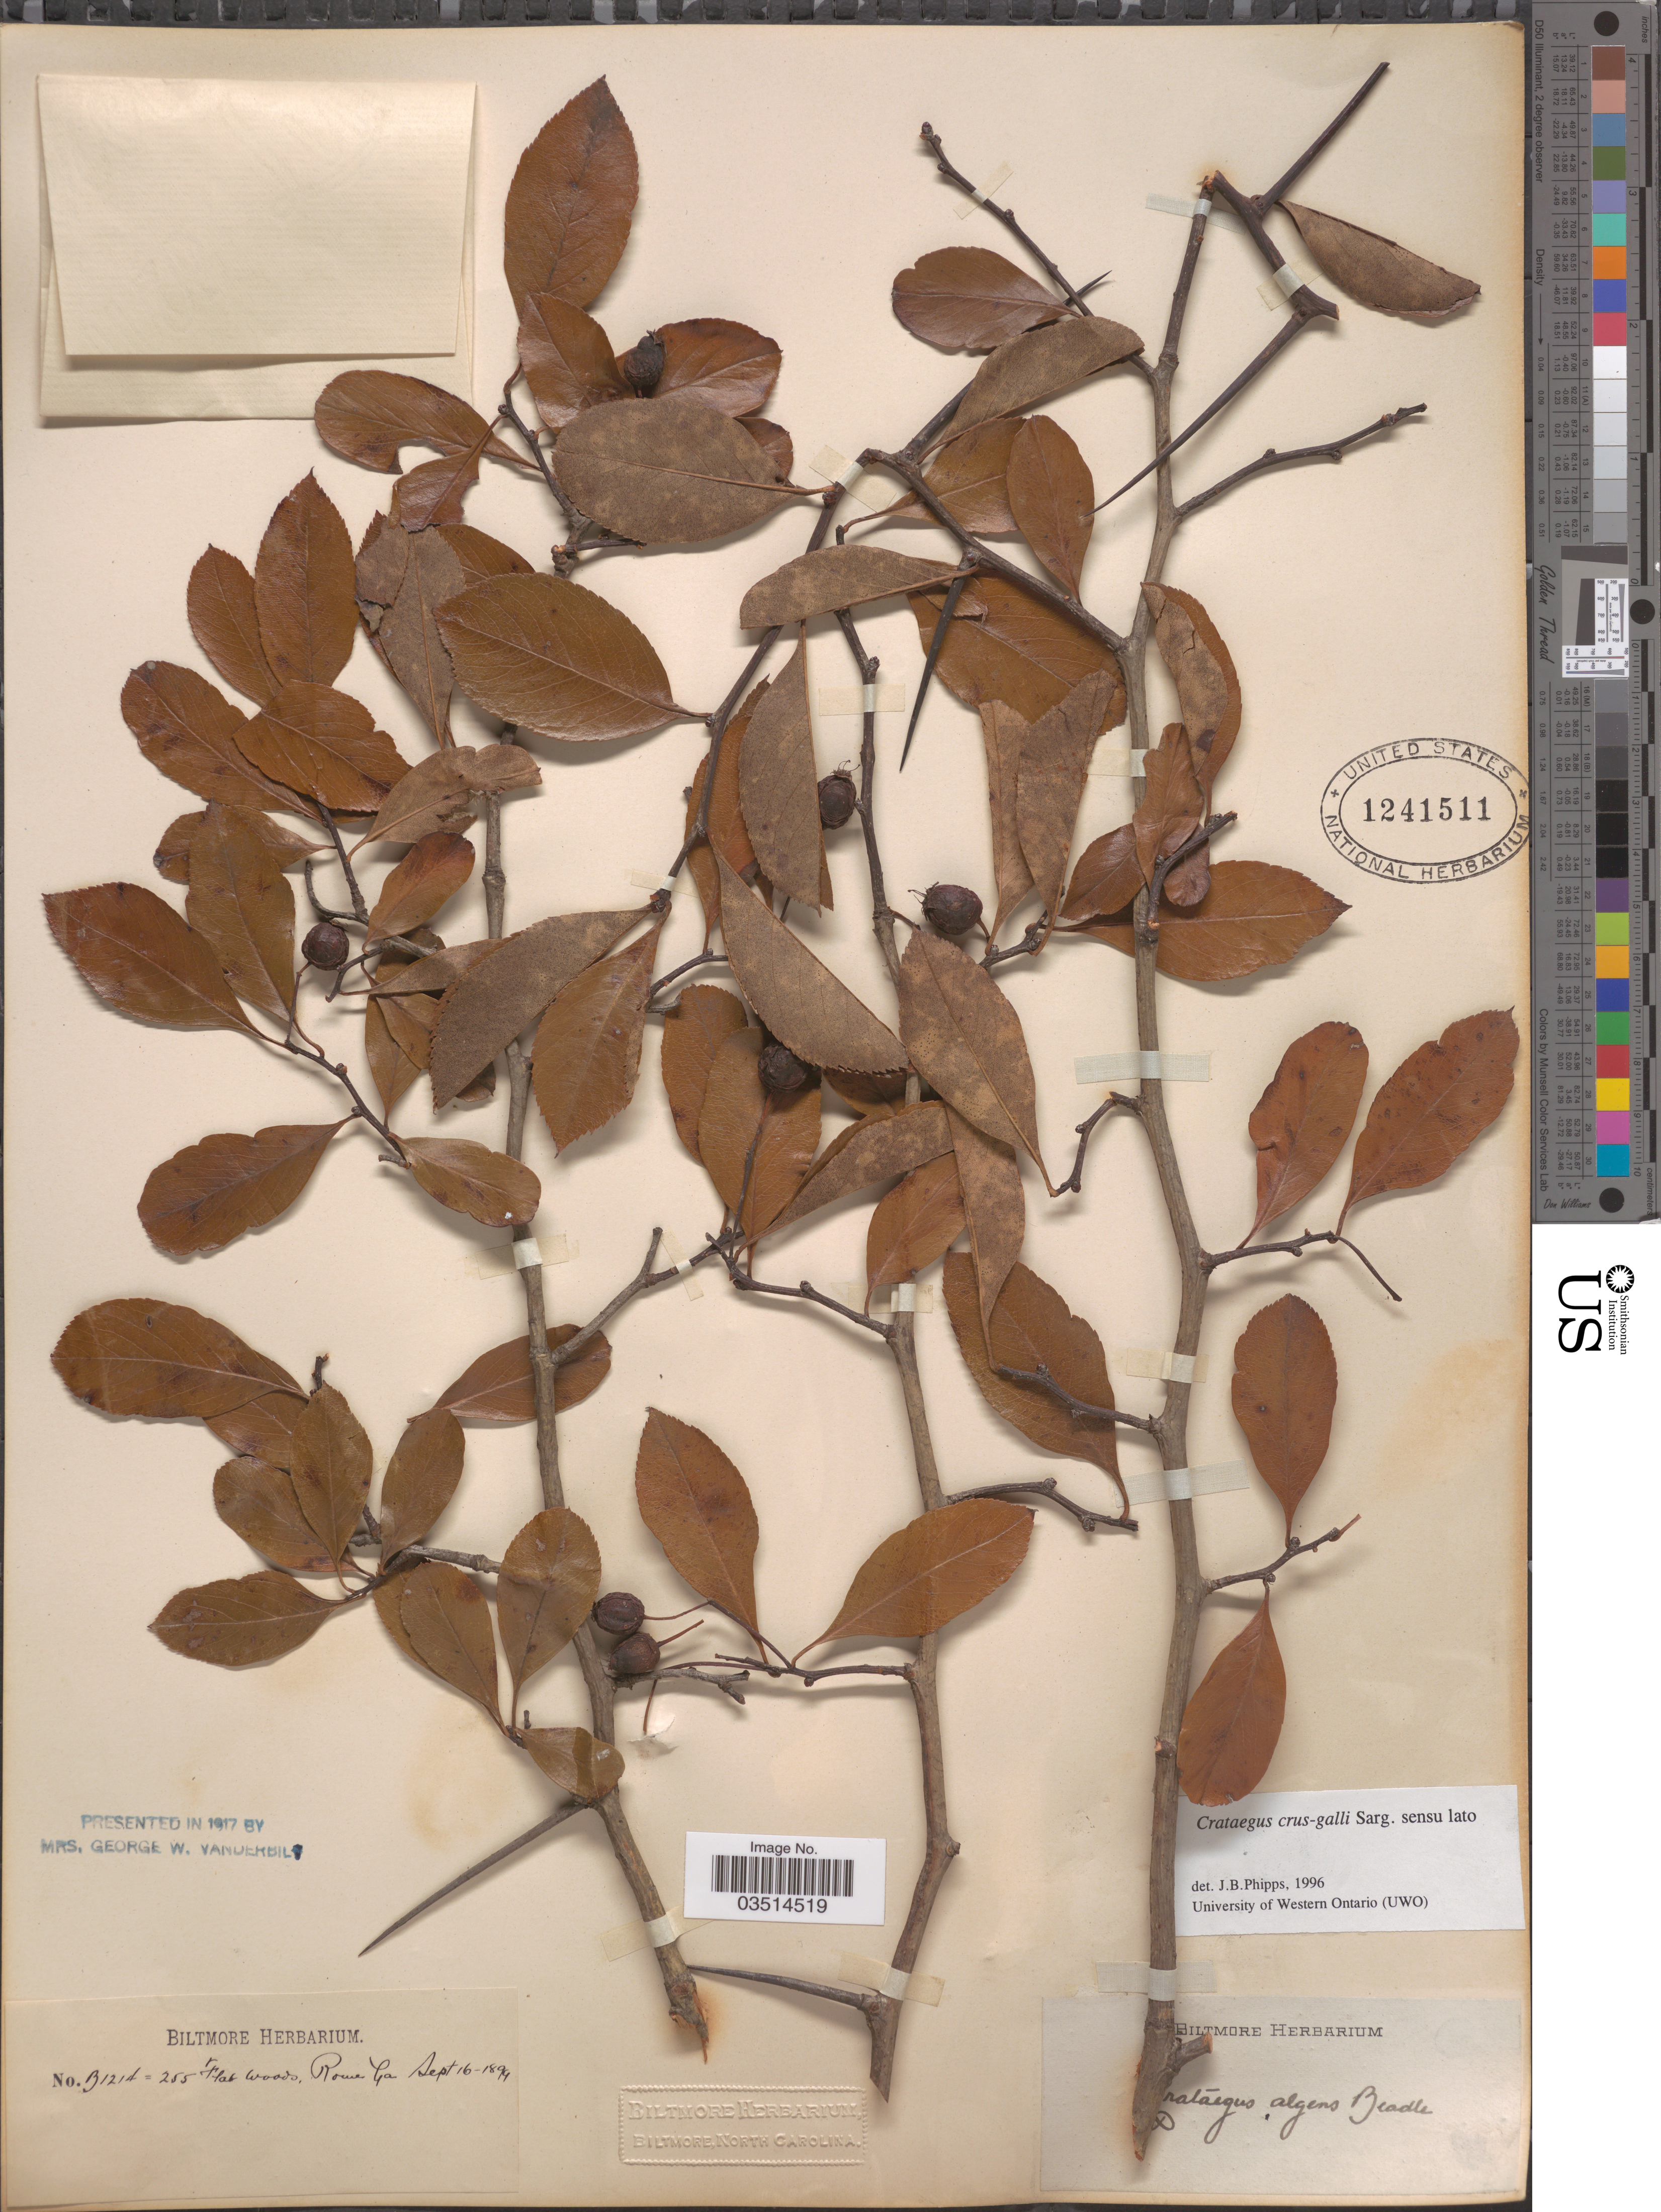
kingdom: Plantae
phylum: Tracheophyta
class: Magnoliopsida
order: Rosales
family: Rosaceae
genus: Crataegus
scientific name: Crataegus crus-galli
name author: L.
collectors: ex herb. Biltmore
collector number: B1214=255*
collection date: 1894-09-16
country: United States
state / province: Georgia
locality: Rome.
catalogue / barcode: US 1241511